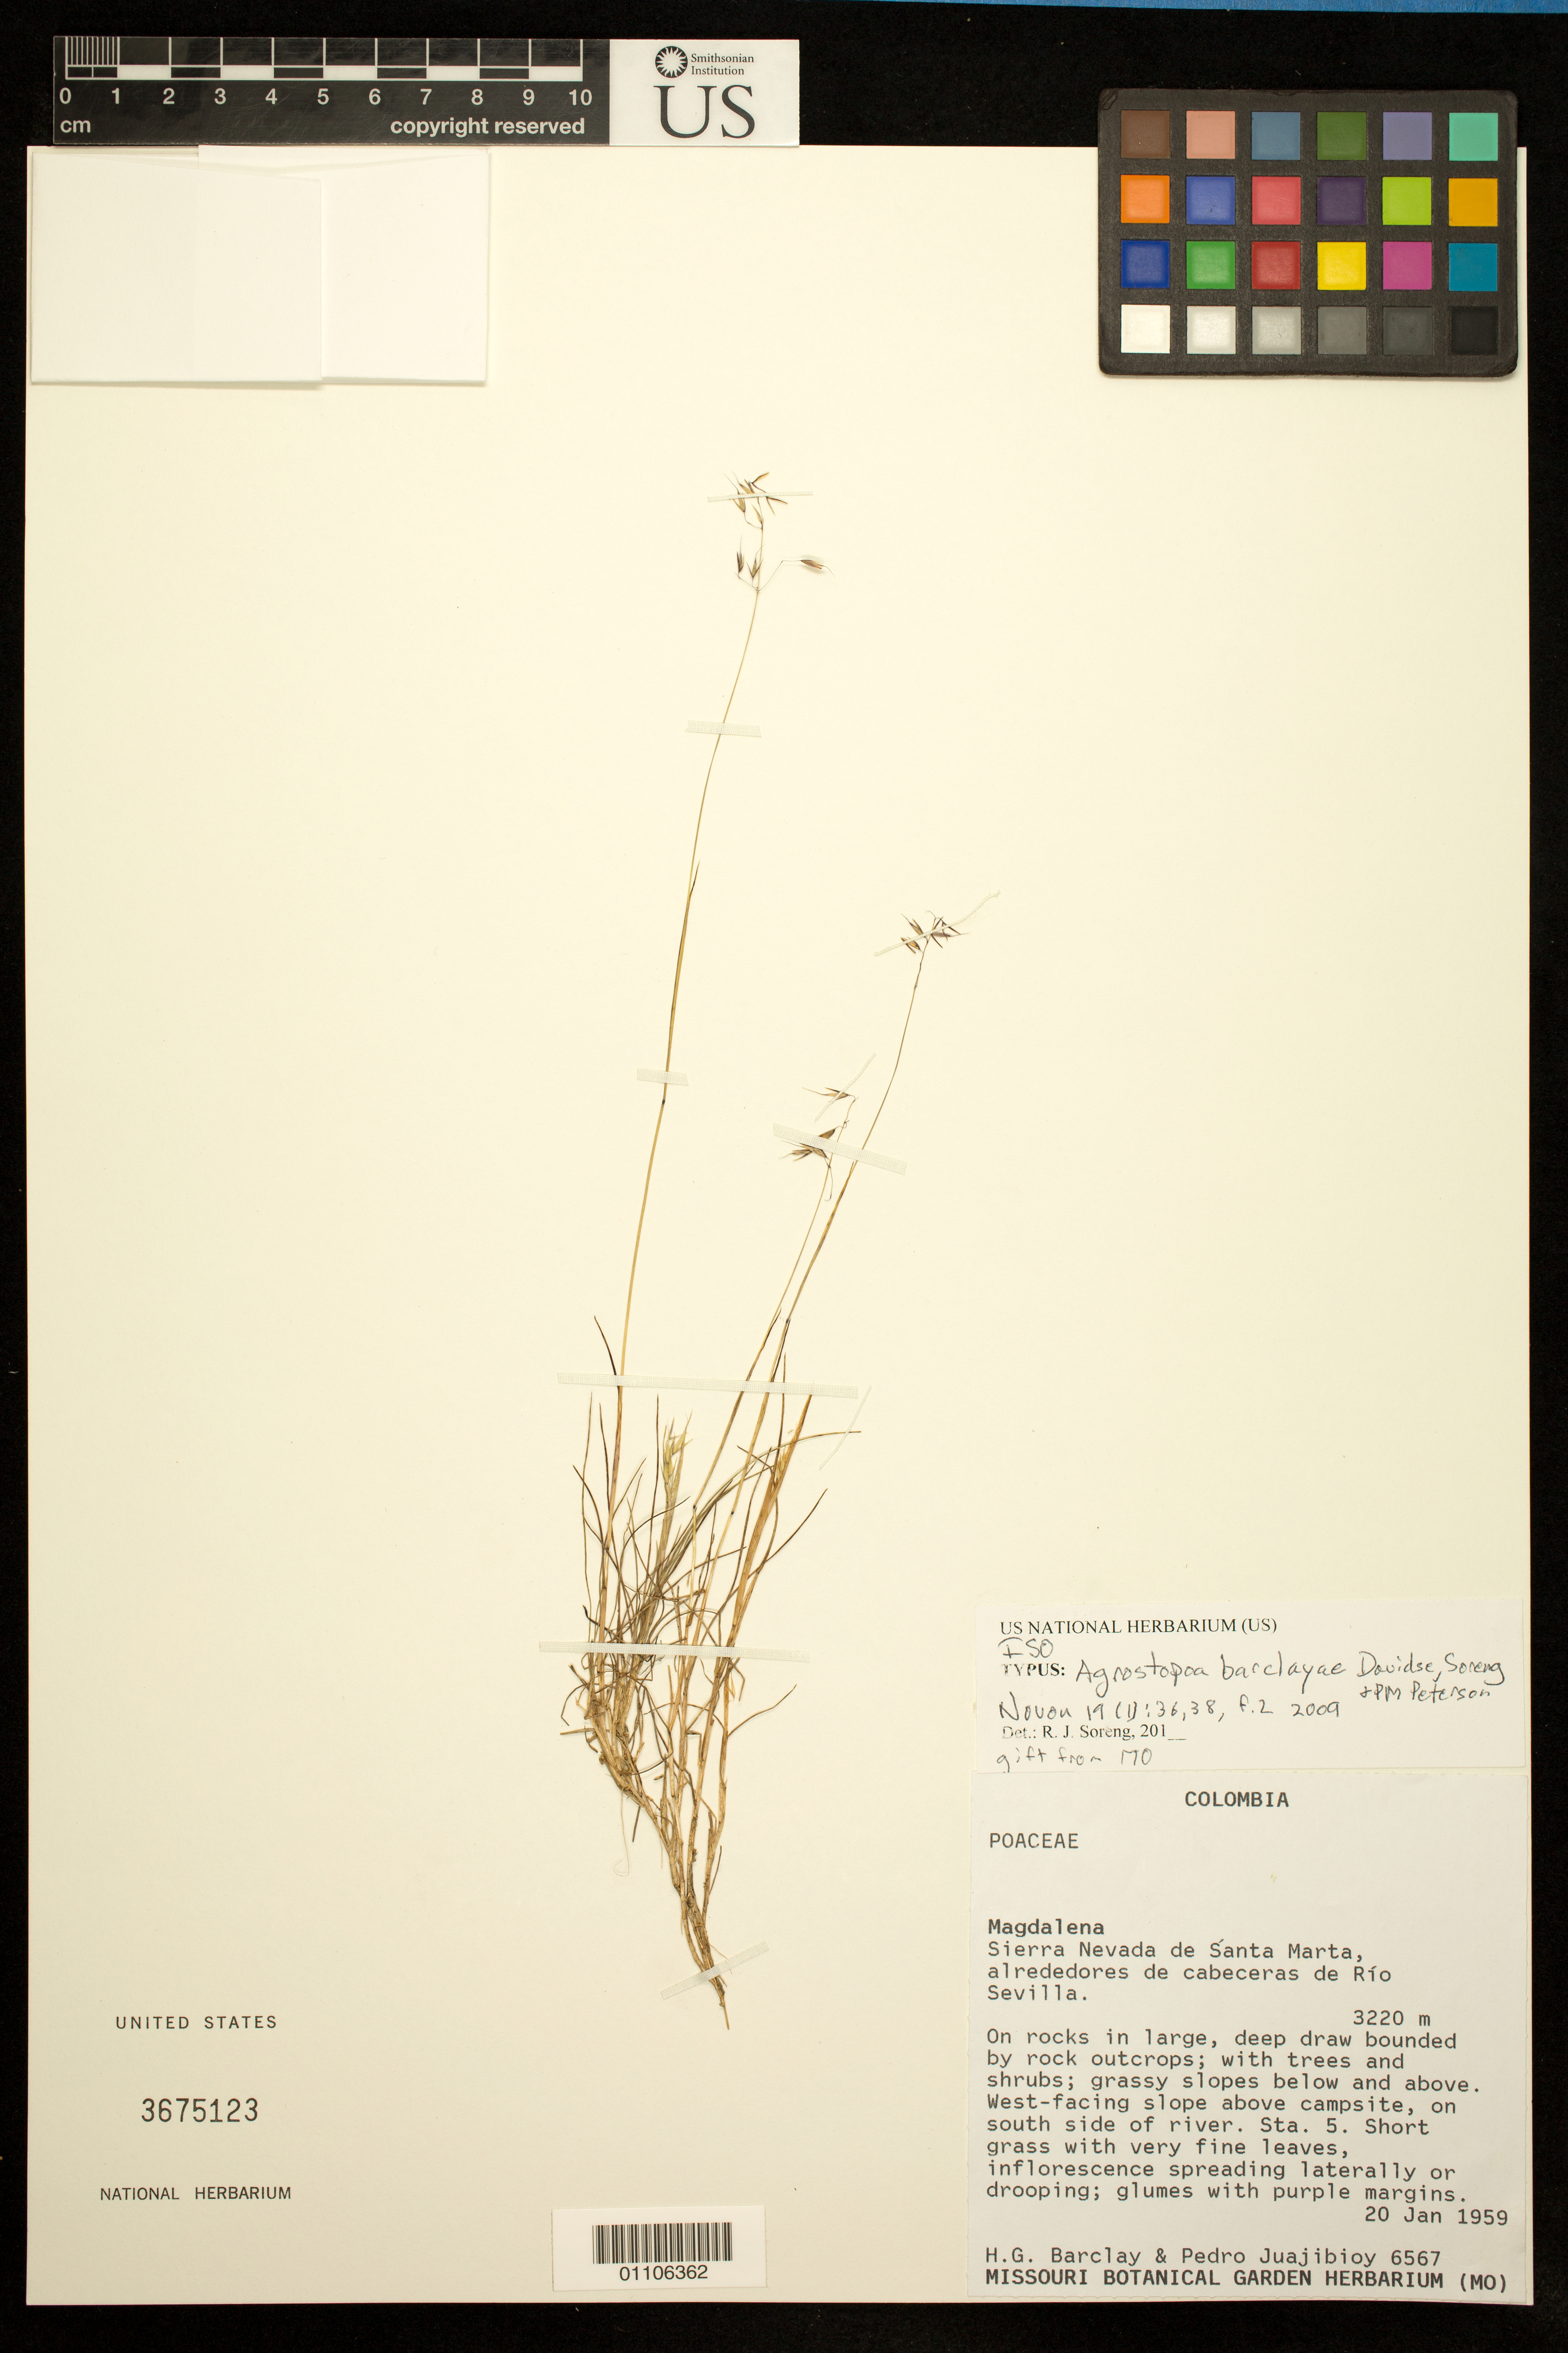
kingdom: Plantae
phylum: Tracheophyta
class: Liliopsida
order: Poales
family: Poaceae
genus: Agrostopoa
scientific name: Agrostopoa barclayae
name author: Davidse et al.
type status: Isotype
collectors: H. G. Barclay & P. Juajibioy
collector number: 6567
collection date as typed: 20 Jan 1959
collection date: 1959-01-20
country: Colombia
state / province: Magdalena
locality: Depto. Magdalena: Sierra Nevada de Santa Marta, alrededores de cabeceras de Río Sevilla. West-facing slope above campsite, on south side of river.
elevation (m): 3490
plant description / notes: Elevation differs on labels of 2 US isotypes.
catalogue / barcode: US 3675123